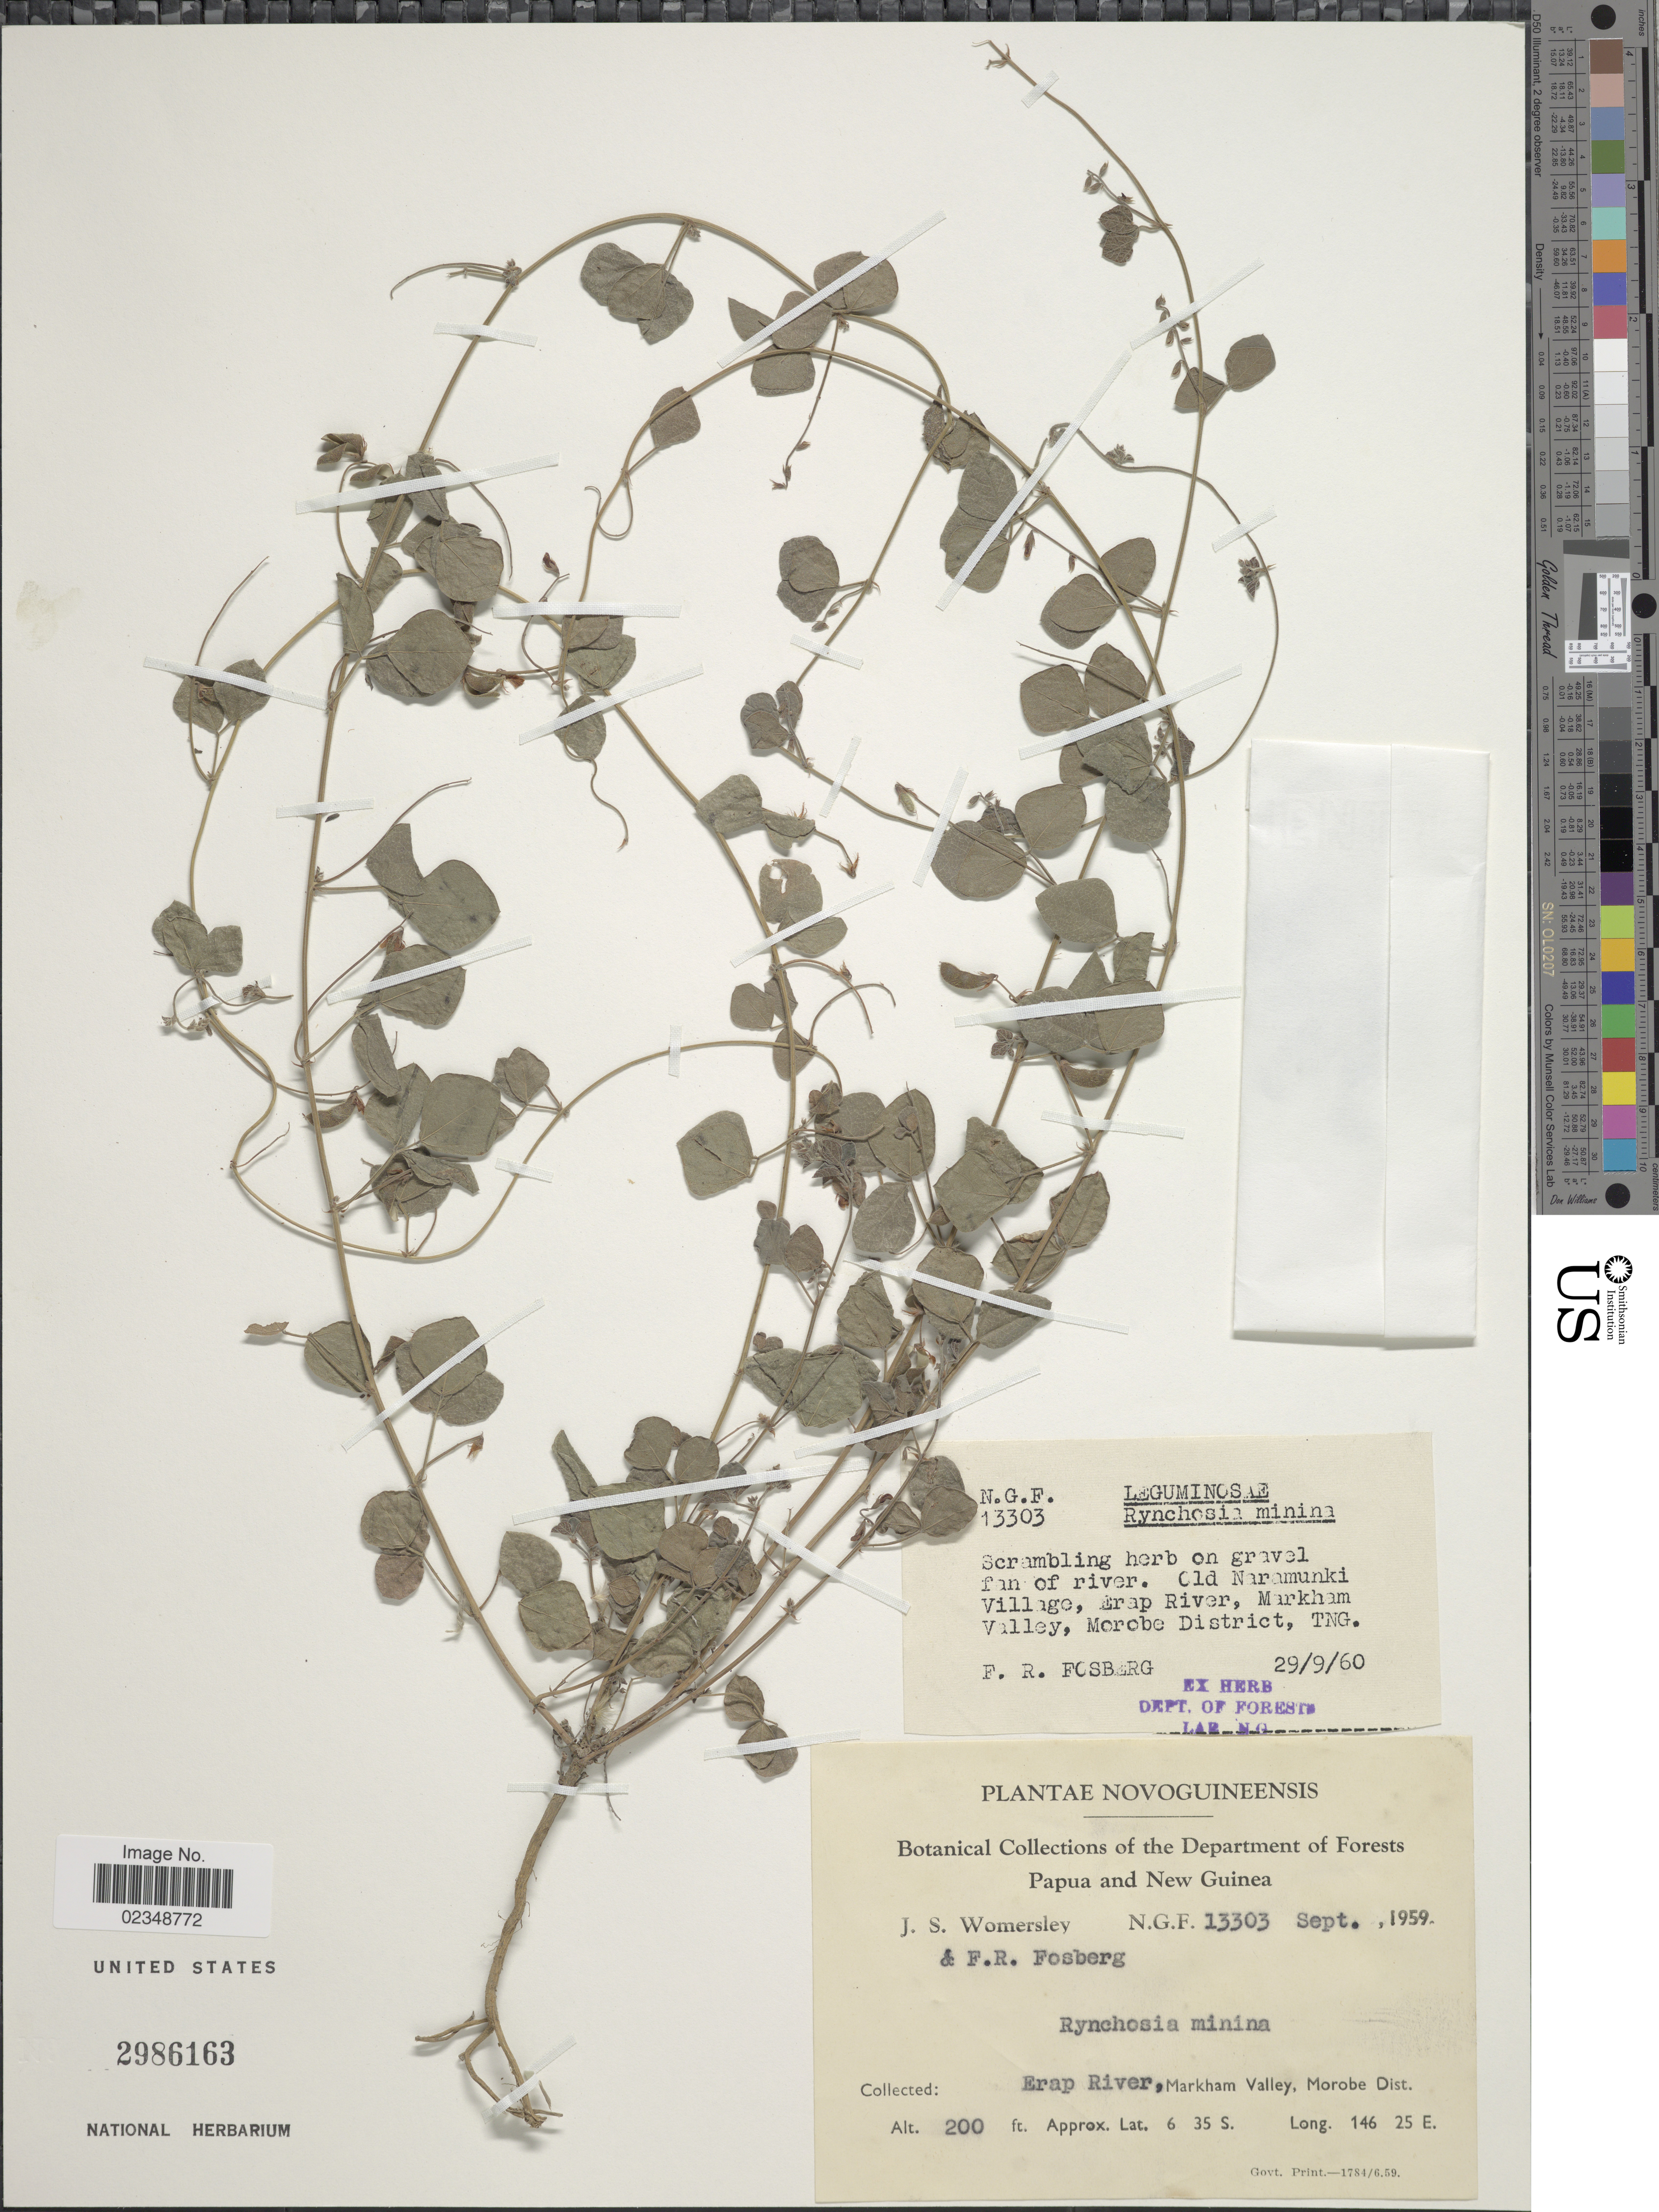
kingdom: Plantae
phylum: Tracheophyta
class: Magnoliopsida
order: Fabales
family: Fabaceae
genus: Rhynchosia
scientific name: Rhynchosia minima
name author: (L.) DC.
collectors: J. S. Womersley & F. R. Fosberg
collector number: NGF 13303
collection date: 1959-09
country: Papua New Guinea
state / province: Morobe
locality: Erap River, Markham Valley, Morobe Dist. Old Naramunki Village.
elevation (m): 61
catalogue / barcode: US 2986163